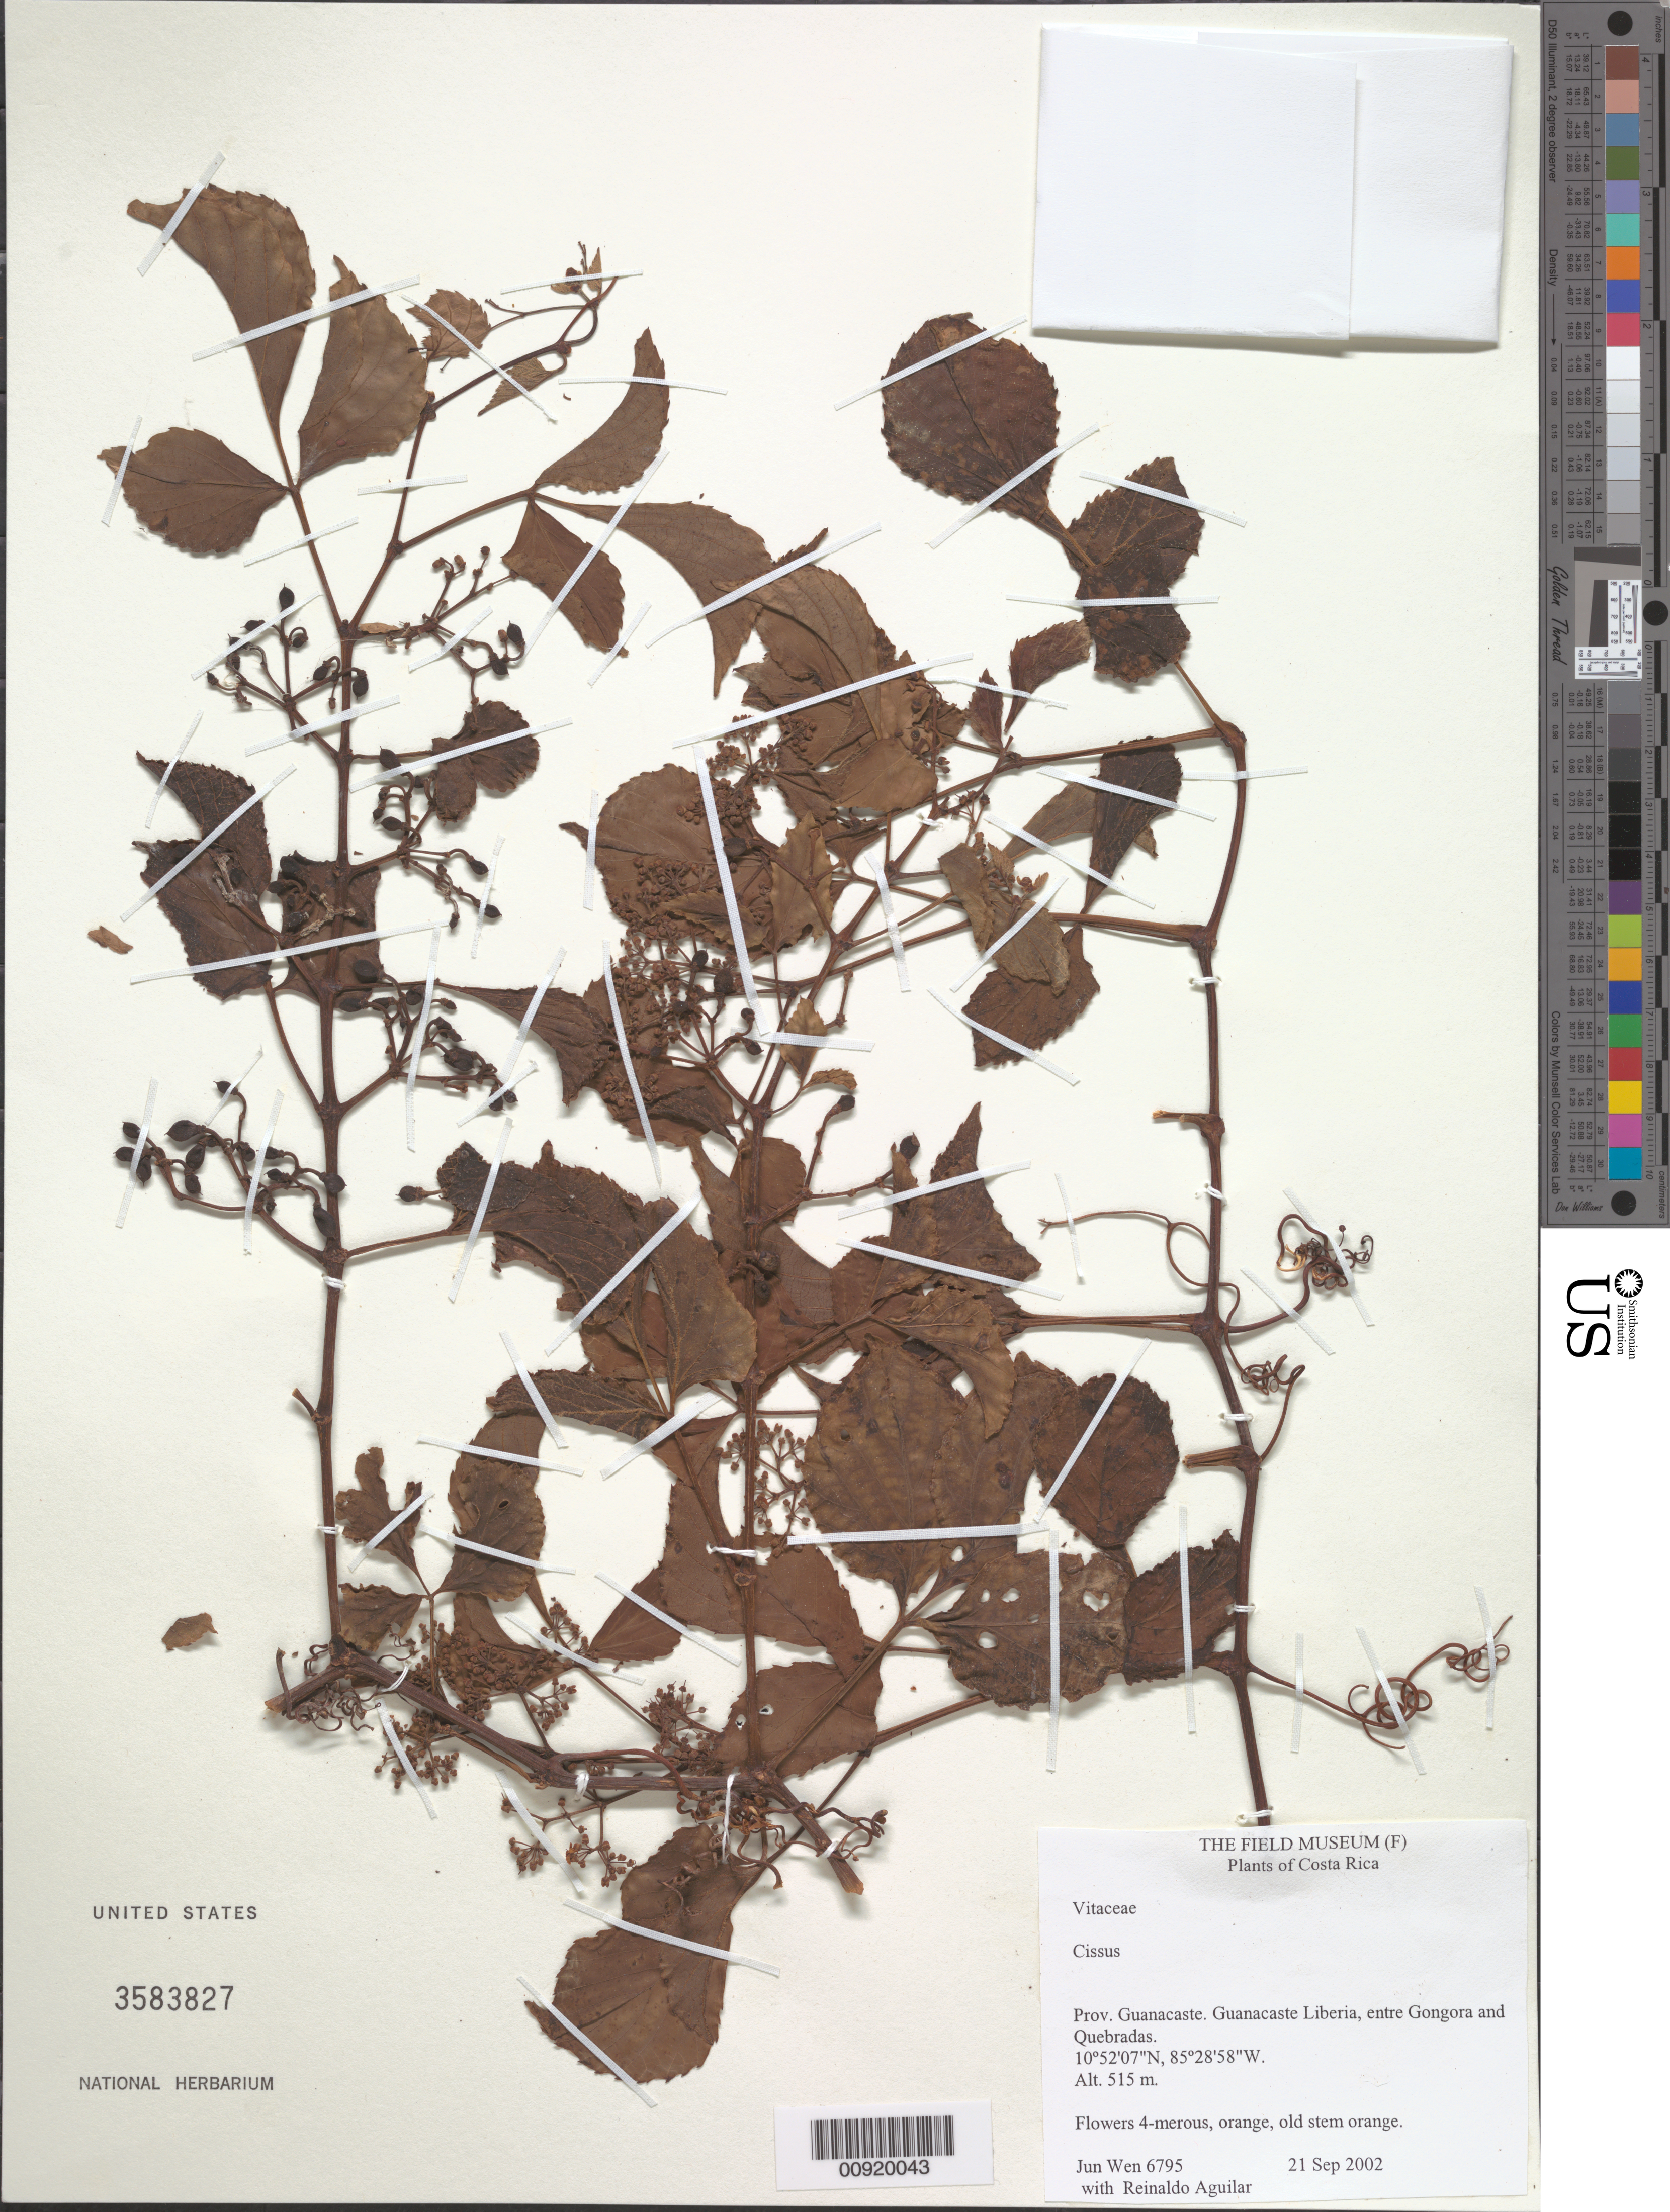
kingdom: Plantae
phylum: Tracheophyta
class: Magnoliopsida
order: Vitales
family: Vitaceae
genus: Cissus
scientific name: Cissus sp.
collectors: J. Wen & R. Aguilar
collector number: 6795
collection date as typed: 21 Sep 2002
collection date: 2002-09-21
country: Costa Rica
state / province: Guanacaste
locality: Guanacaste Liberia, entre Gongora and Quebradas.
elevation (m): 515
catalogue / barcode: US 3582827